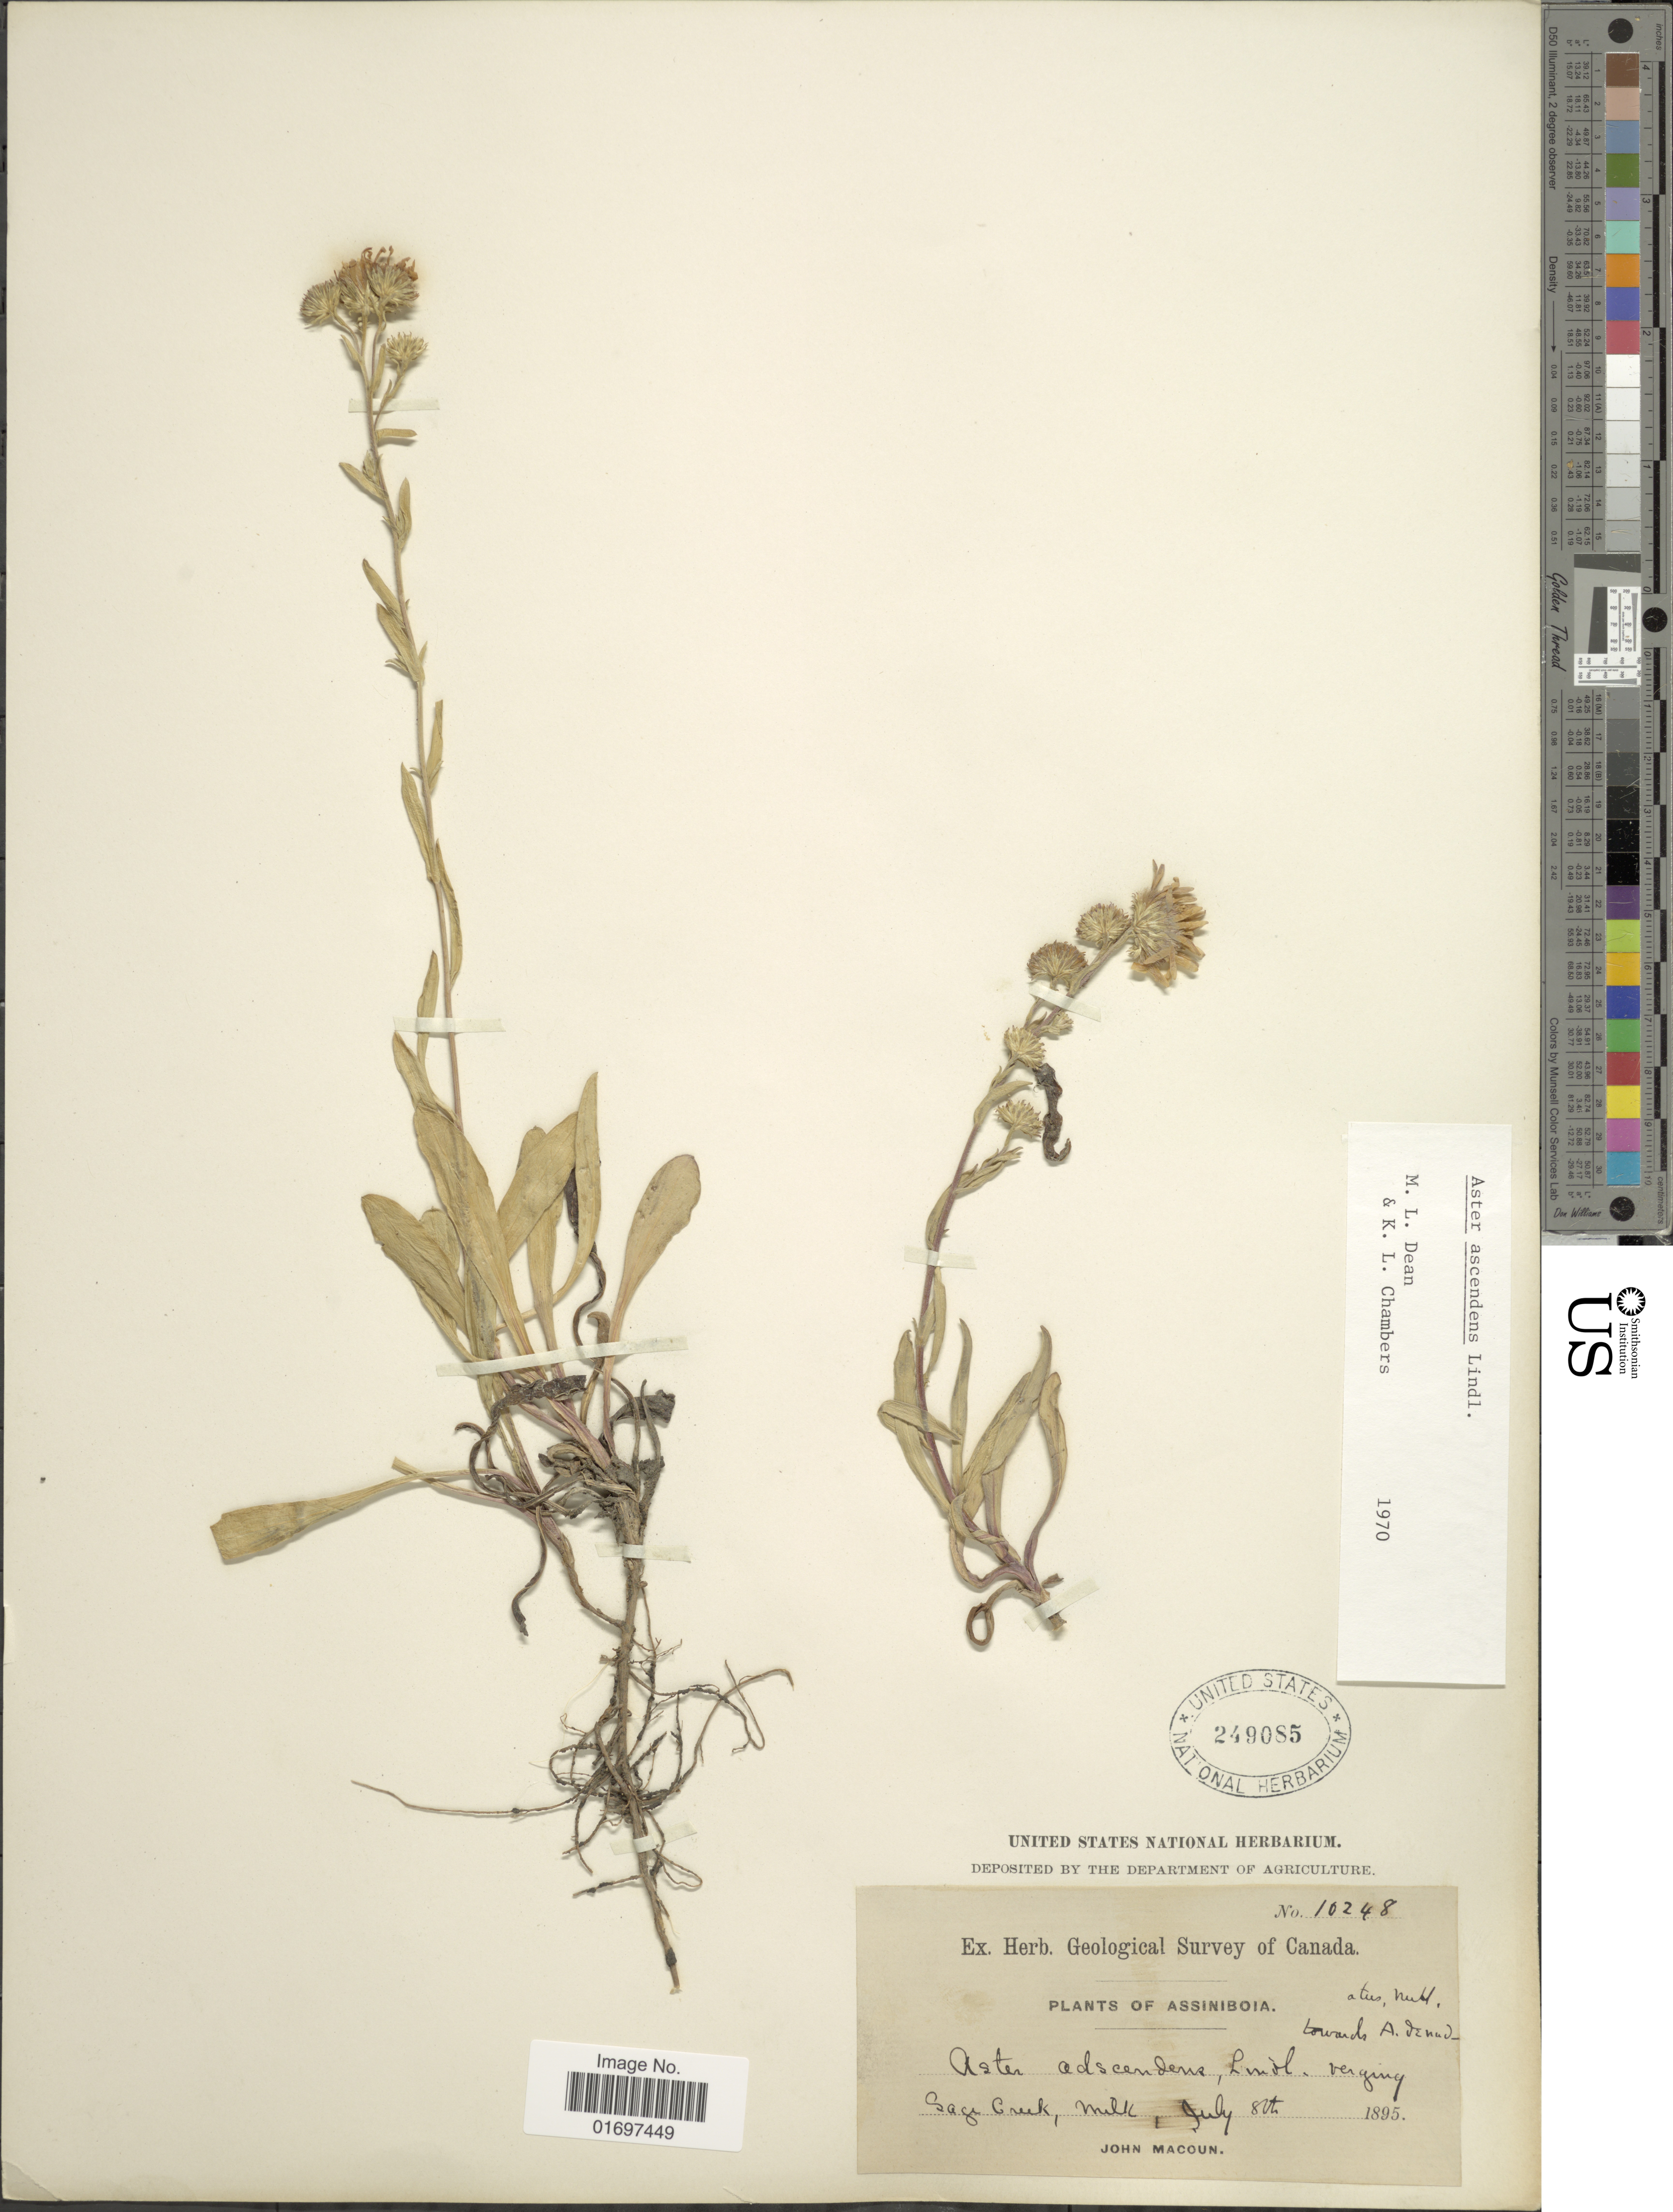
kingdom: Plantae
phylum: Tracheophyta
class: Magnoliopsida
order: Asterales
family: Asteraceae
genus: Symphyotrichum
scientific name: Symphyotrichum ascendens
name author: (Lindl.) G.L. Nesom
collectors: J. Macoun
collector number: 10248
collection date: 1895-07-08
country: Canada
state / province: Saskatchewan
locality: Assiniboia. Sage Creek, Milk.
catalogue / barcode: US 249085